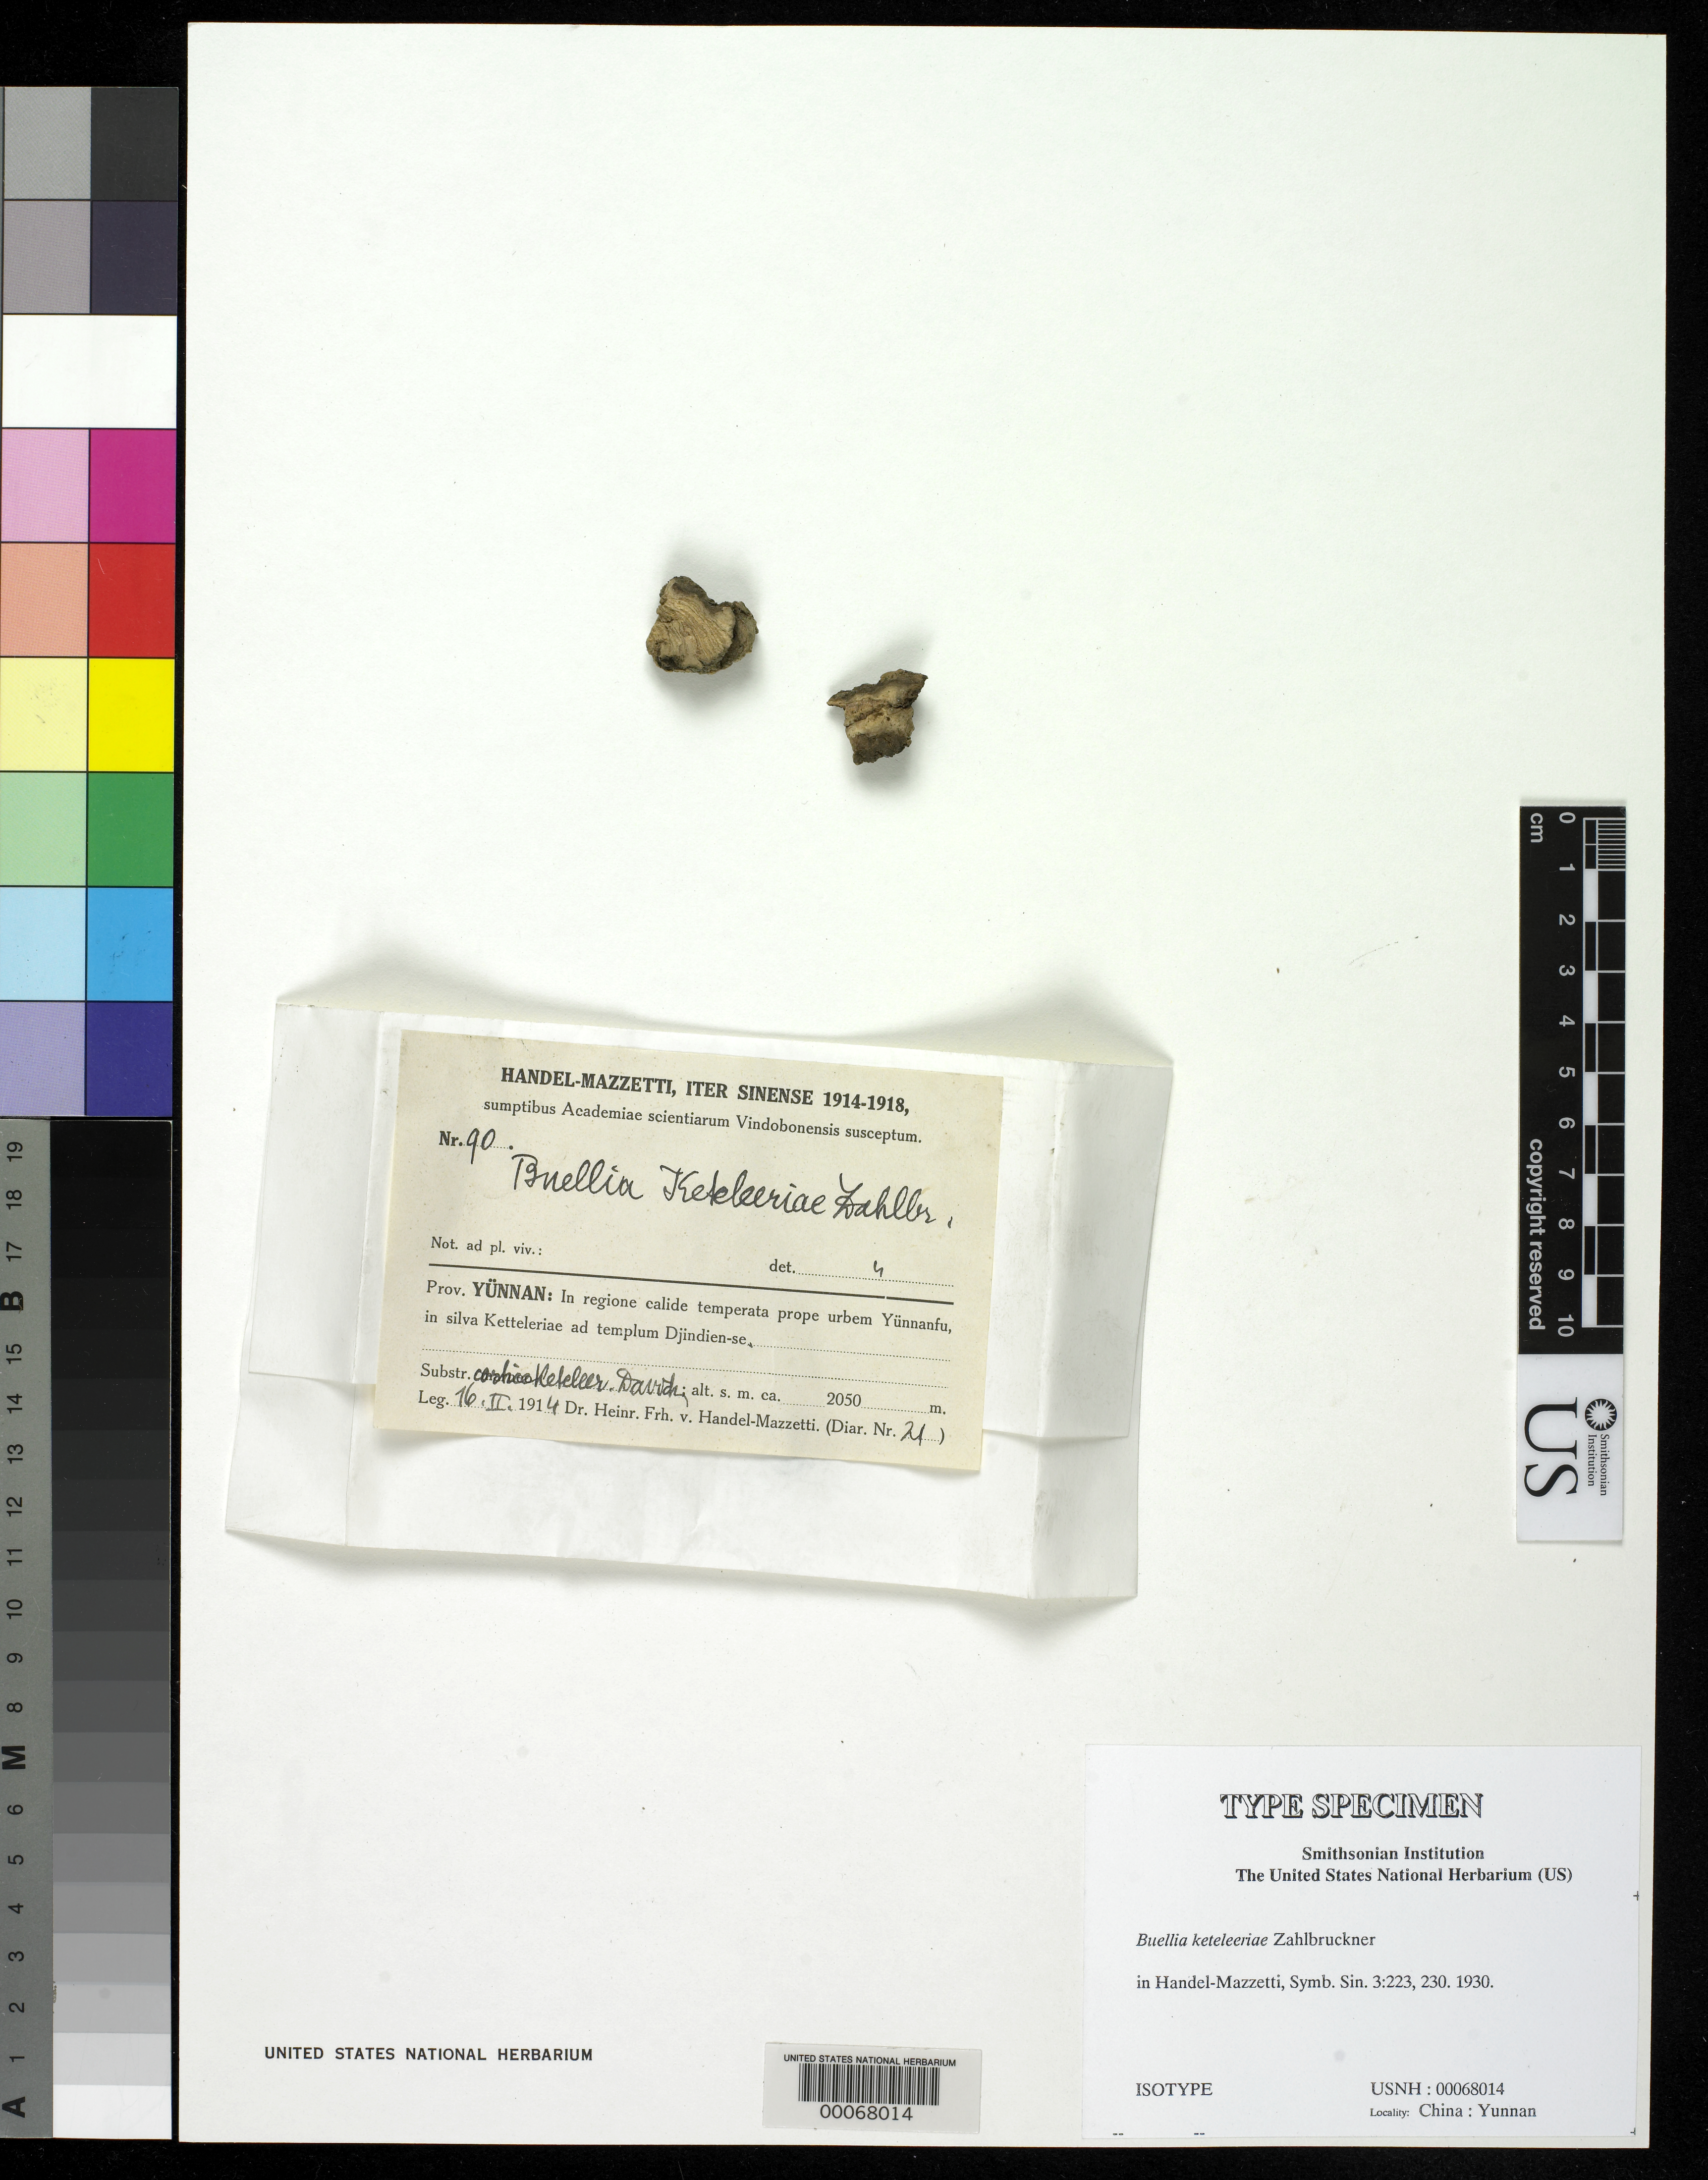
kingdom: Fungi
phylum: Ascomycota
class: Lecanoromycetes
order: Caliciales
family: Caliciaceae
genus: Buellia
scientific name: Buellia keteleeriae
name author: Zahlbr. in Hand.-Mazz.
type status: Isotype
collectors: H. Handel-Mazzetti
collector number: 90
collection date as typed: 16 Feb 1914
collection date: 1914-02-16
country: China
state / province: Yunnan